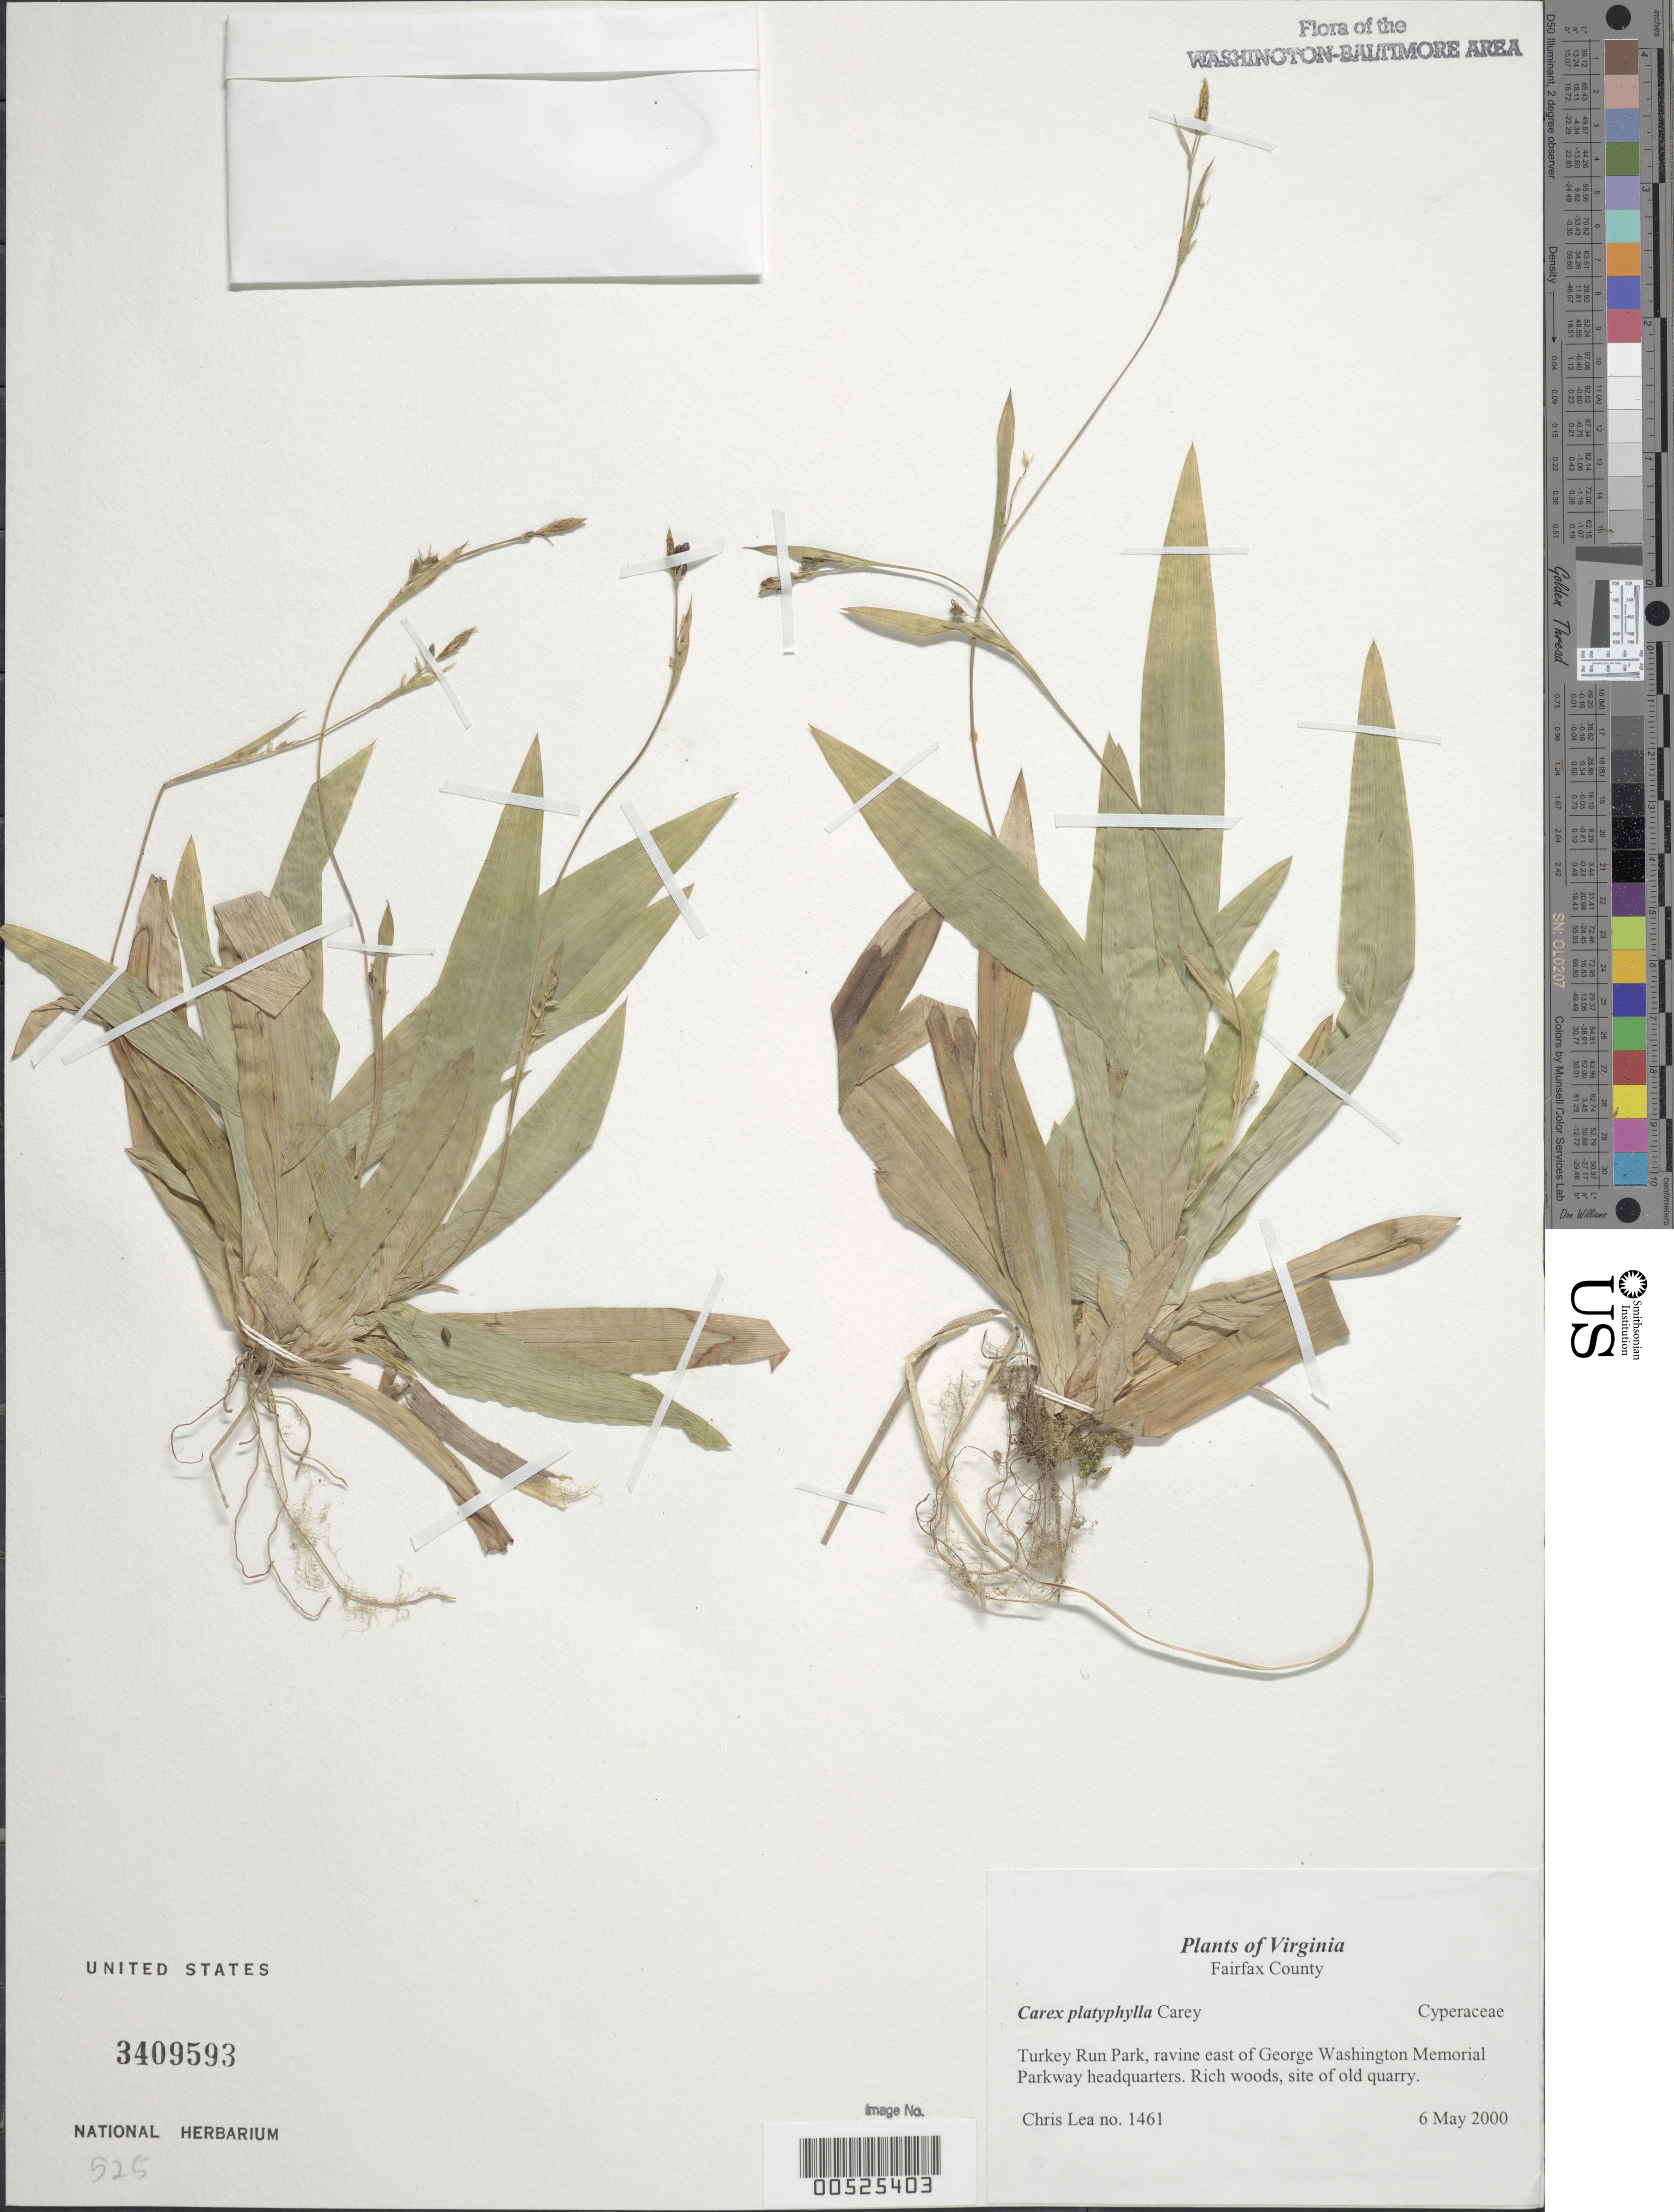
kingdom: Plantae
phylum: Tracheophyta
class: Liliopsida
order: Poales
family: Cyperaceae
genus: Carex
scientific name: Carex platyphylla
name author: J. Carey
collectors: C. Lea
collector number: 1461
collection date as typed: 06 May 2000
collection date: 2000-05-06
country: United States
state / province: Virginia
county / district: Fairfax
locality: Turkey Run Park, ravine east of George Washington Memorial Parkway headquarters.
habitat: Rich woods, site of old quarry.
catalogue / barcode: US 3409593